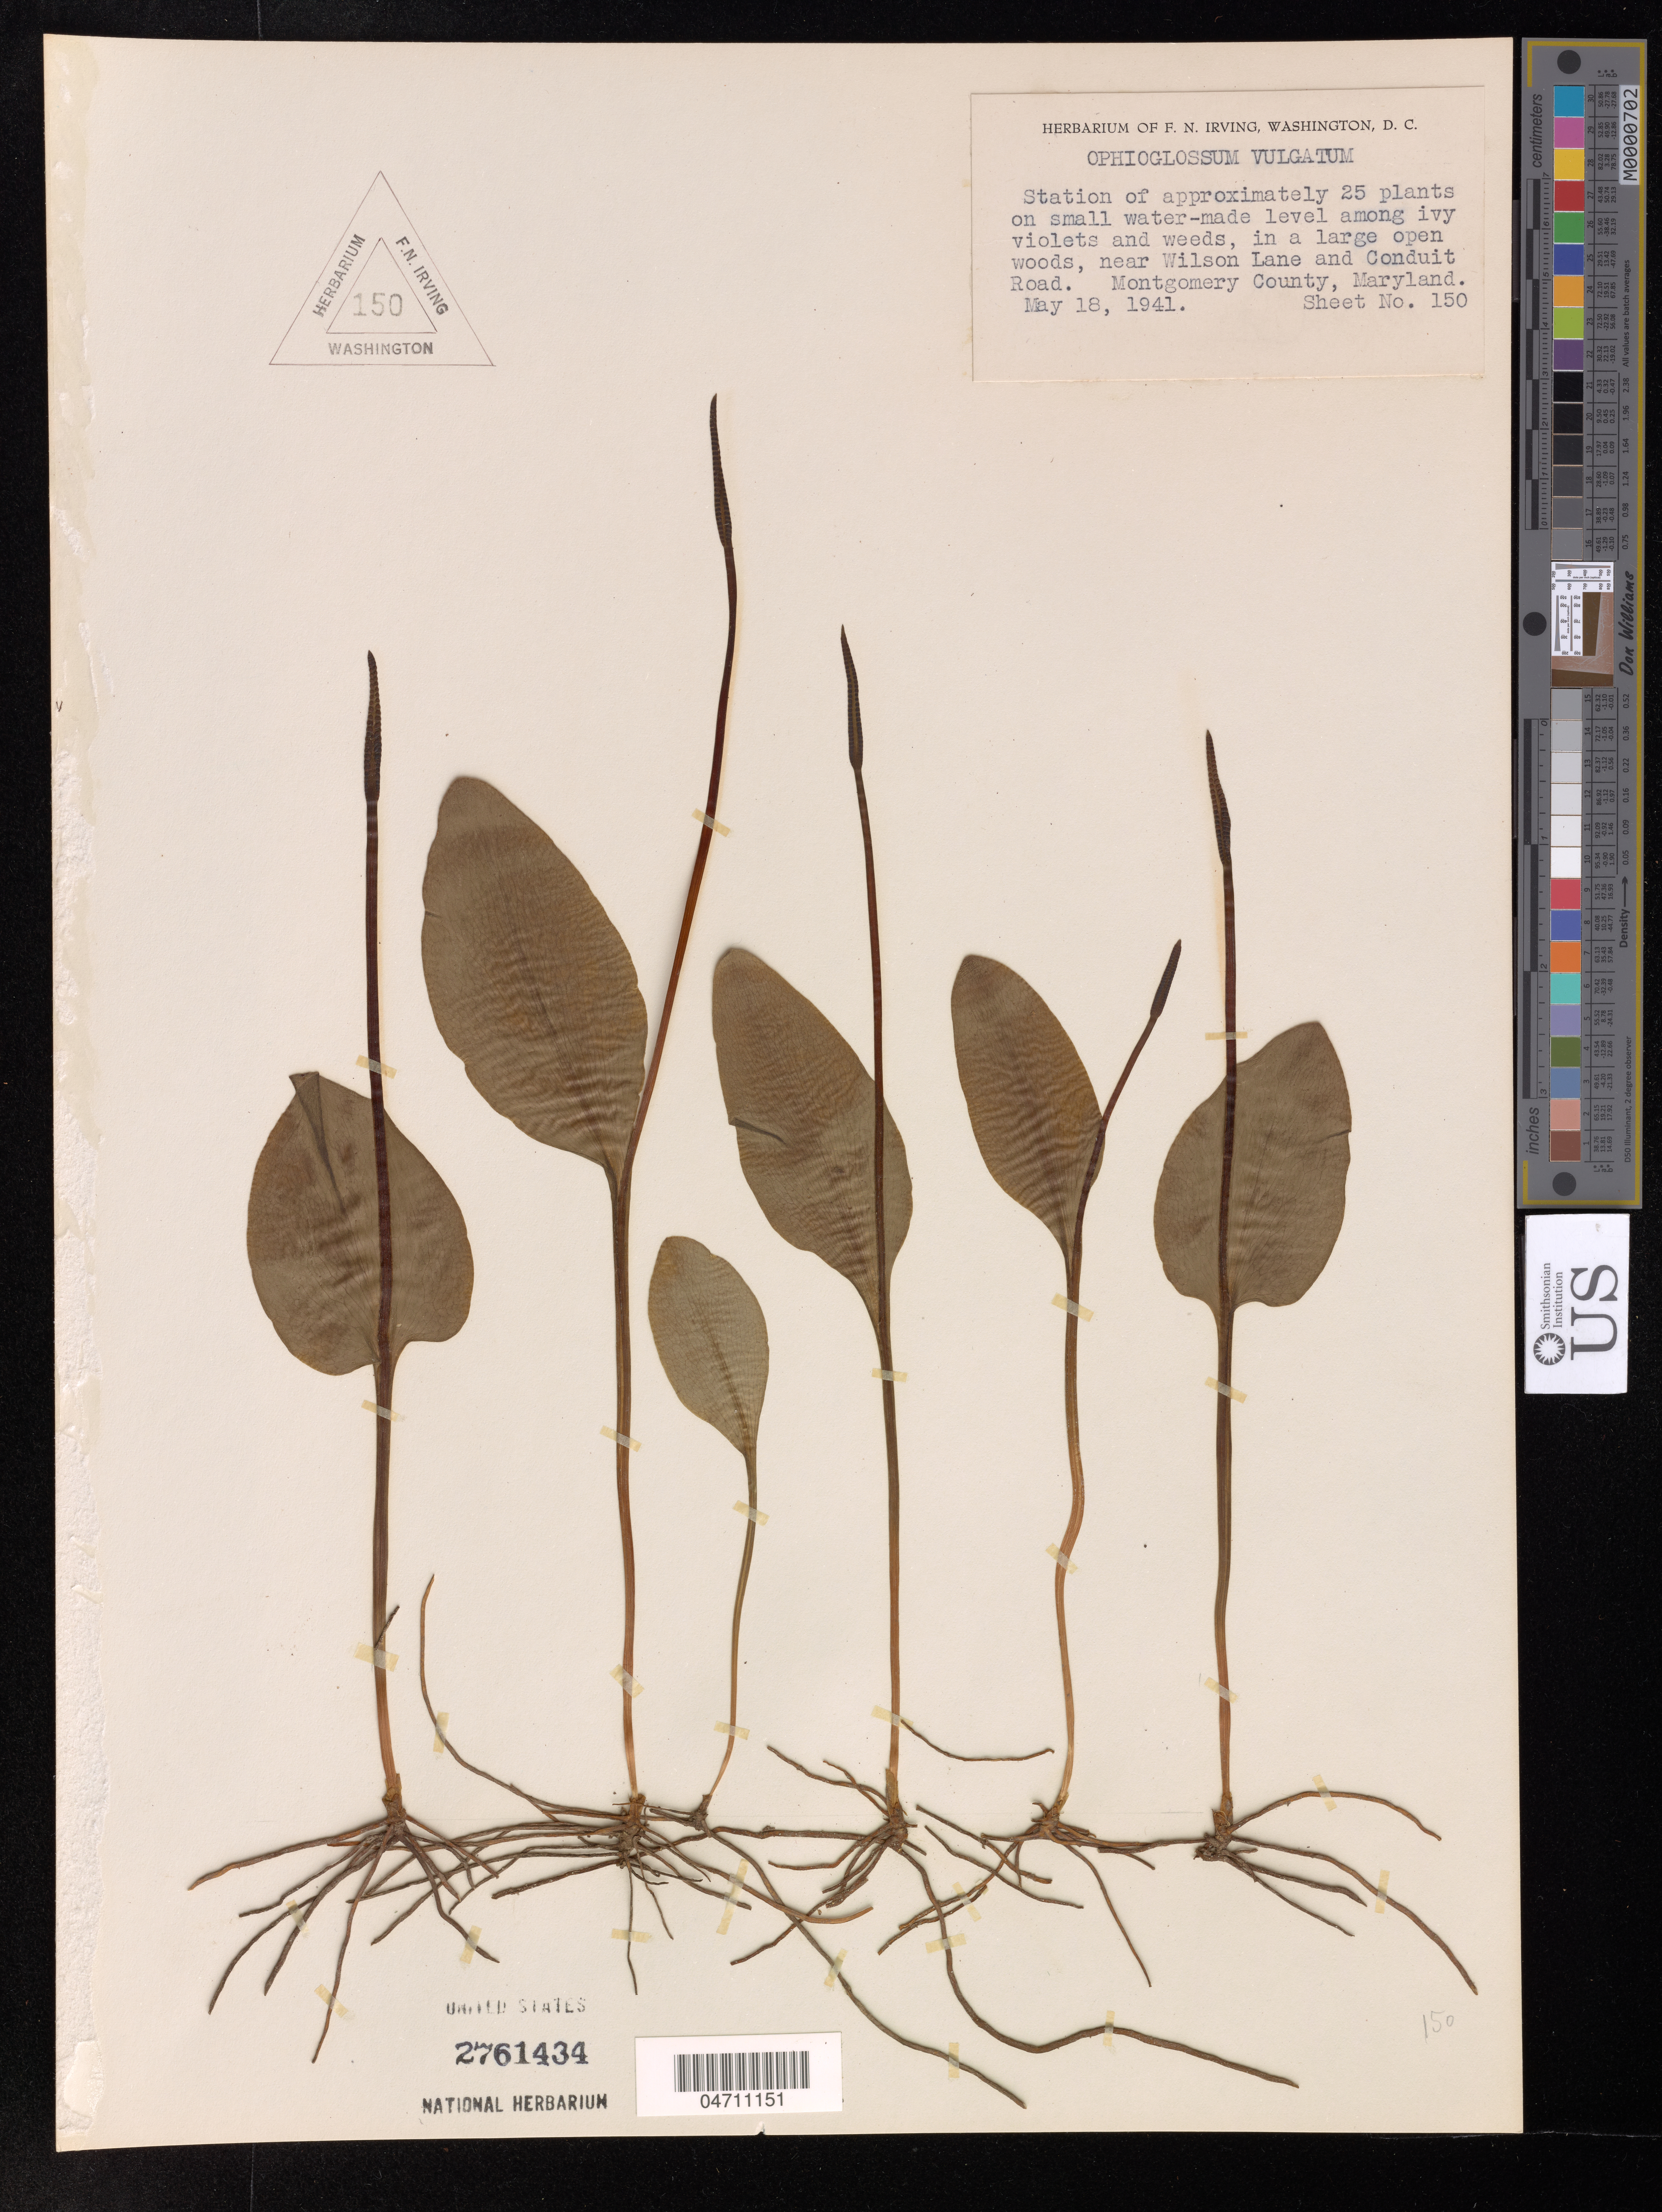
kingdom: Plantae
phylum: Tracheophyta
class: Polypodiopsida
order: Ophioglossales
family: Ophioglossaceae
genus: Ophioglossum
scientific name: Ophioglossum vulgatum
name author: L.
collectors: ex herb. F.N. Irving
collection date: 1941-05-18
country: United States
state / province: Maryland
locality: Near Wilson Lane and Conduit Road. Montgomery County.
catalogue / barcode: US 2761434